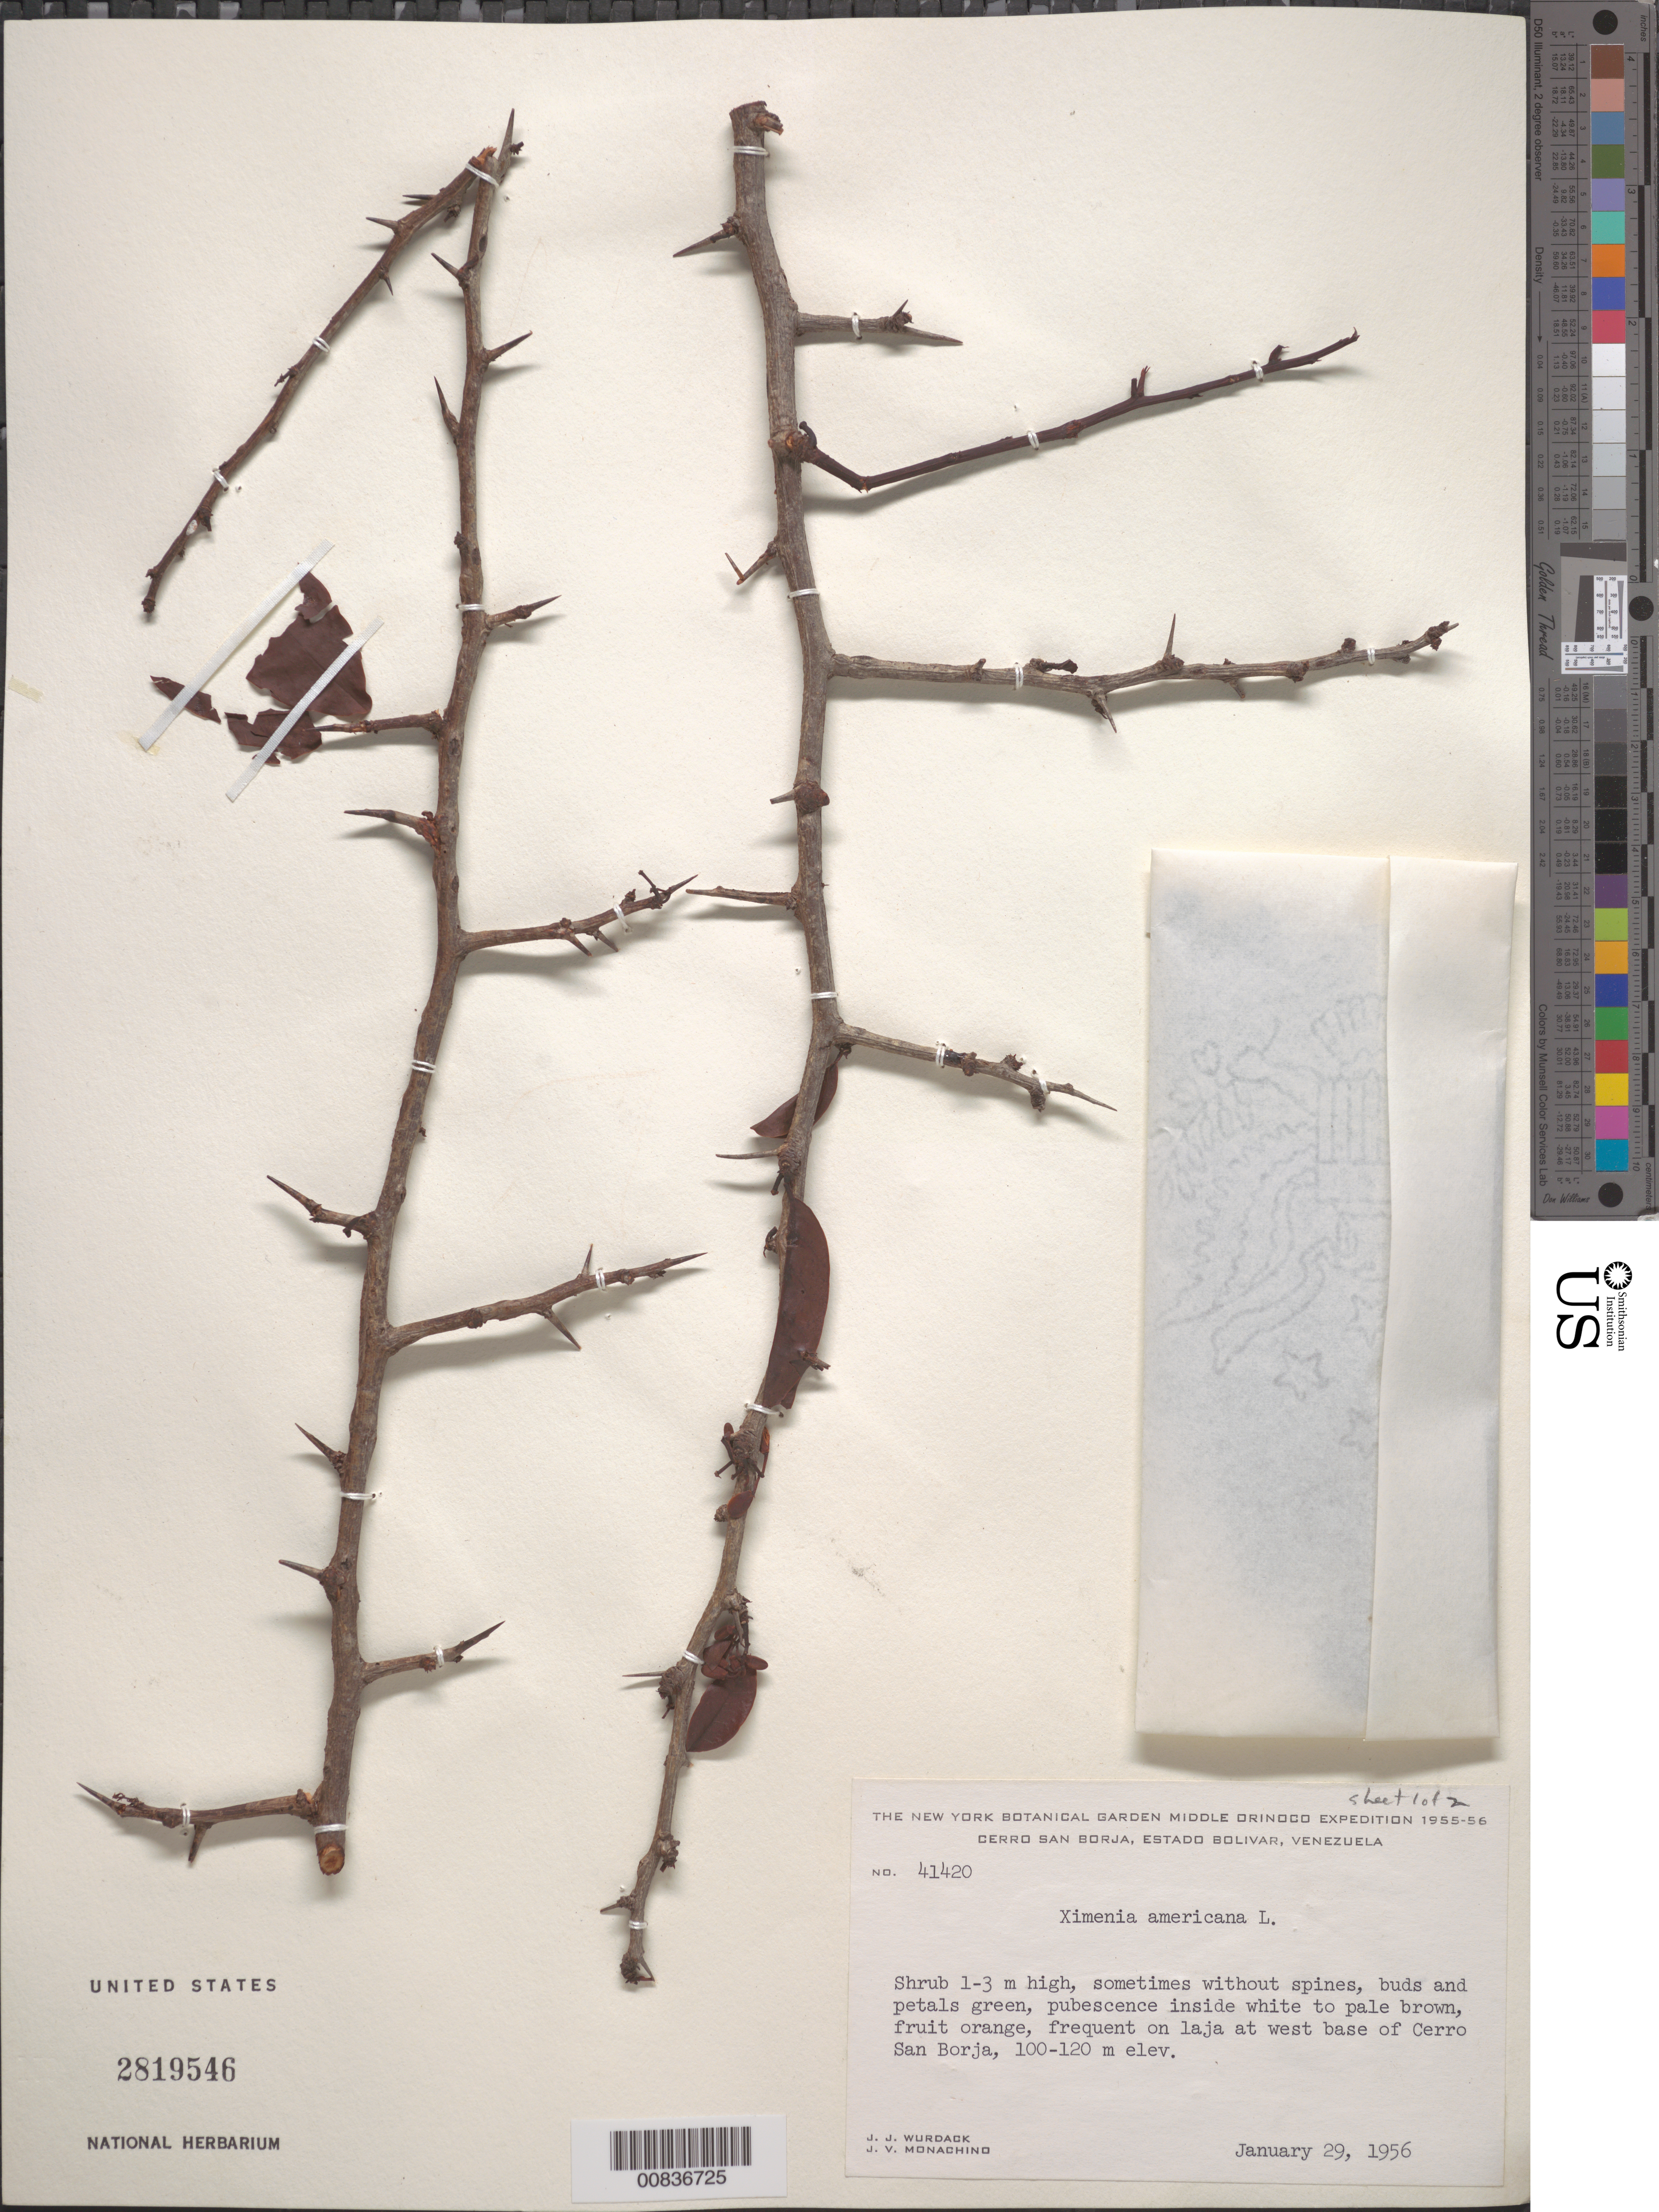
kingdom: Plantae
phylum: Tracheophyta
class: Magnoliopsida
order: Santalales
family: Ximeniaceae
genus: Ximenia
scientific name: Ximenia americana var. americana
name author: L.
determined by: Sleumer, H. O.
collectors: J. J. Wurdack & J. V. Monachino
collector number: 41420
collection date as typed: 29-Jan-56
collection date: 1956-01-29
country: Venezuela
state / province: Bolívar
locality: Cerro San Borja, Río Orinoco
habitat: Laja at west base of cerro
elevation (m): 100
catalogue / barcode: US 2819546